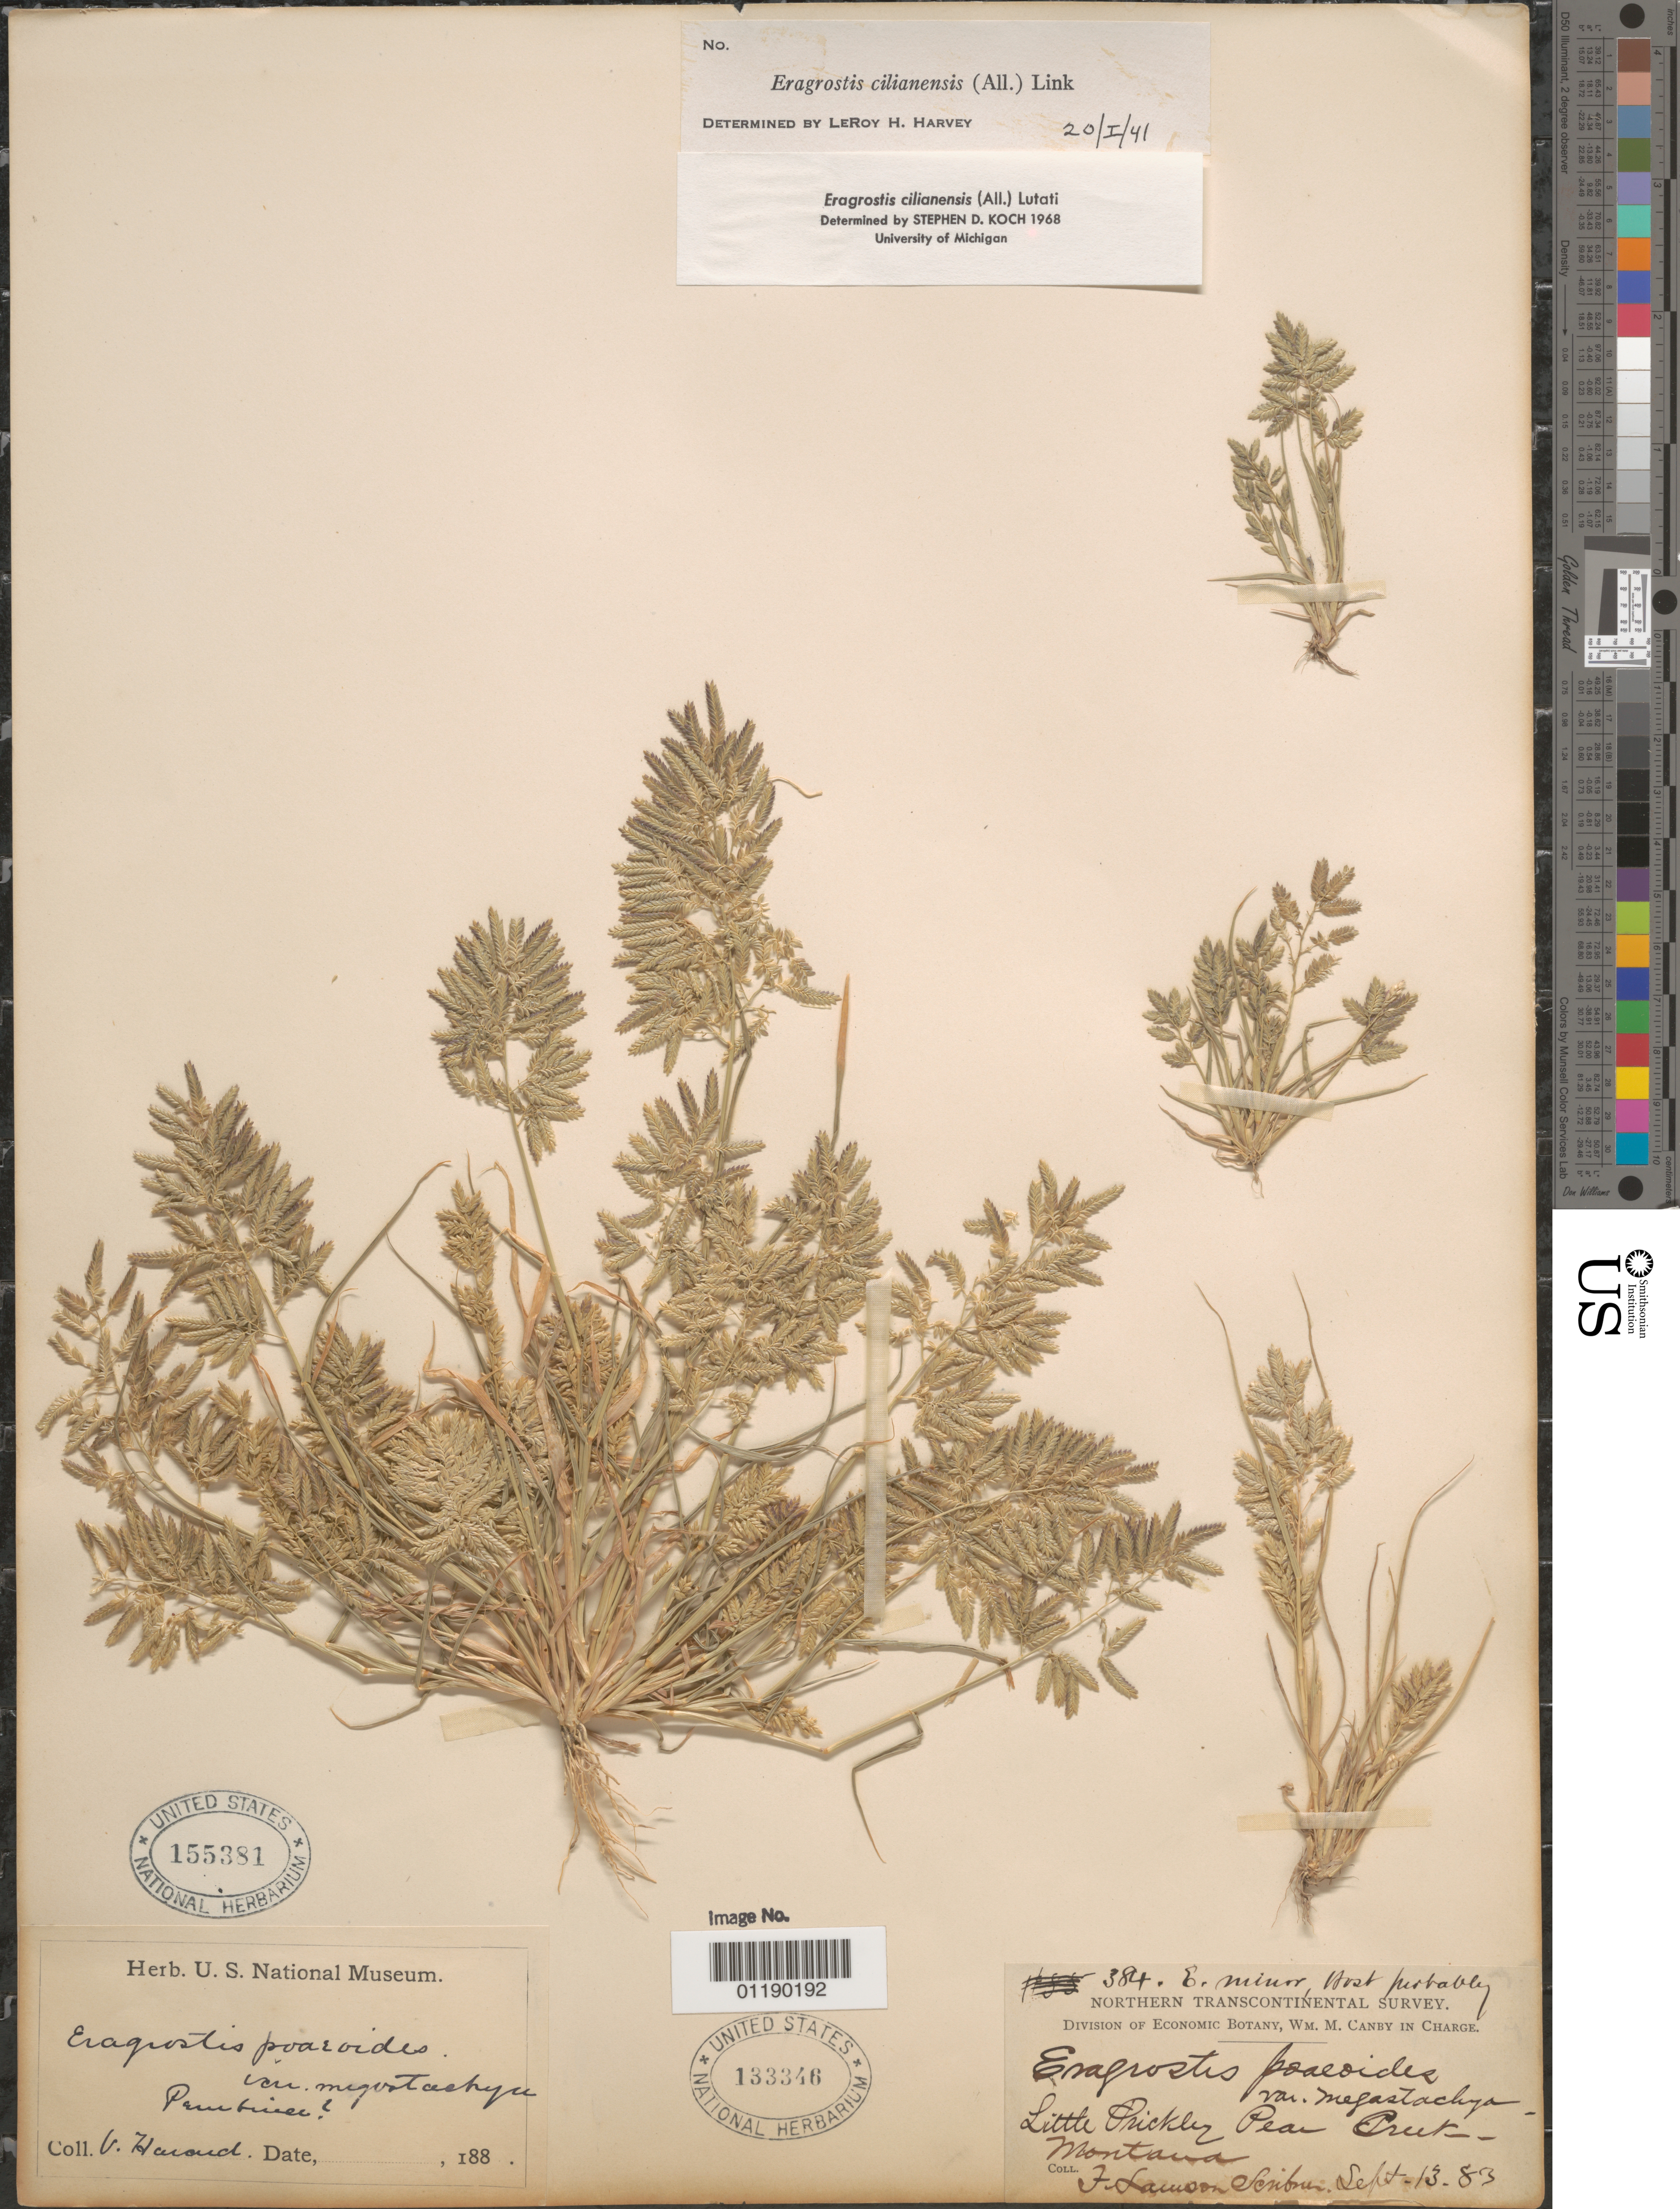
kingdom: Plantae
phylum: Tracheophyta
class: Liliopsida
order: Poales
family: Poaceae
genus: Eragrostis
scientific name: Eragrostis poaeoides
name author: P. Beauv.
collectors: F. L. Scribner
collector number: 384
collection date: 1883-09-13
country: United States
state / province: Montana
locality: Little Prickly Pear Creek.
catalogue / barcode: US 133346